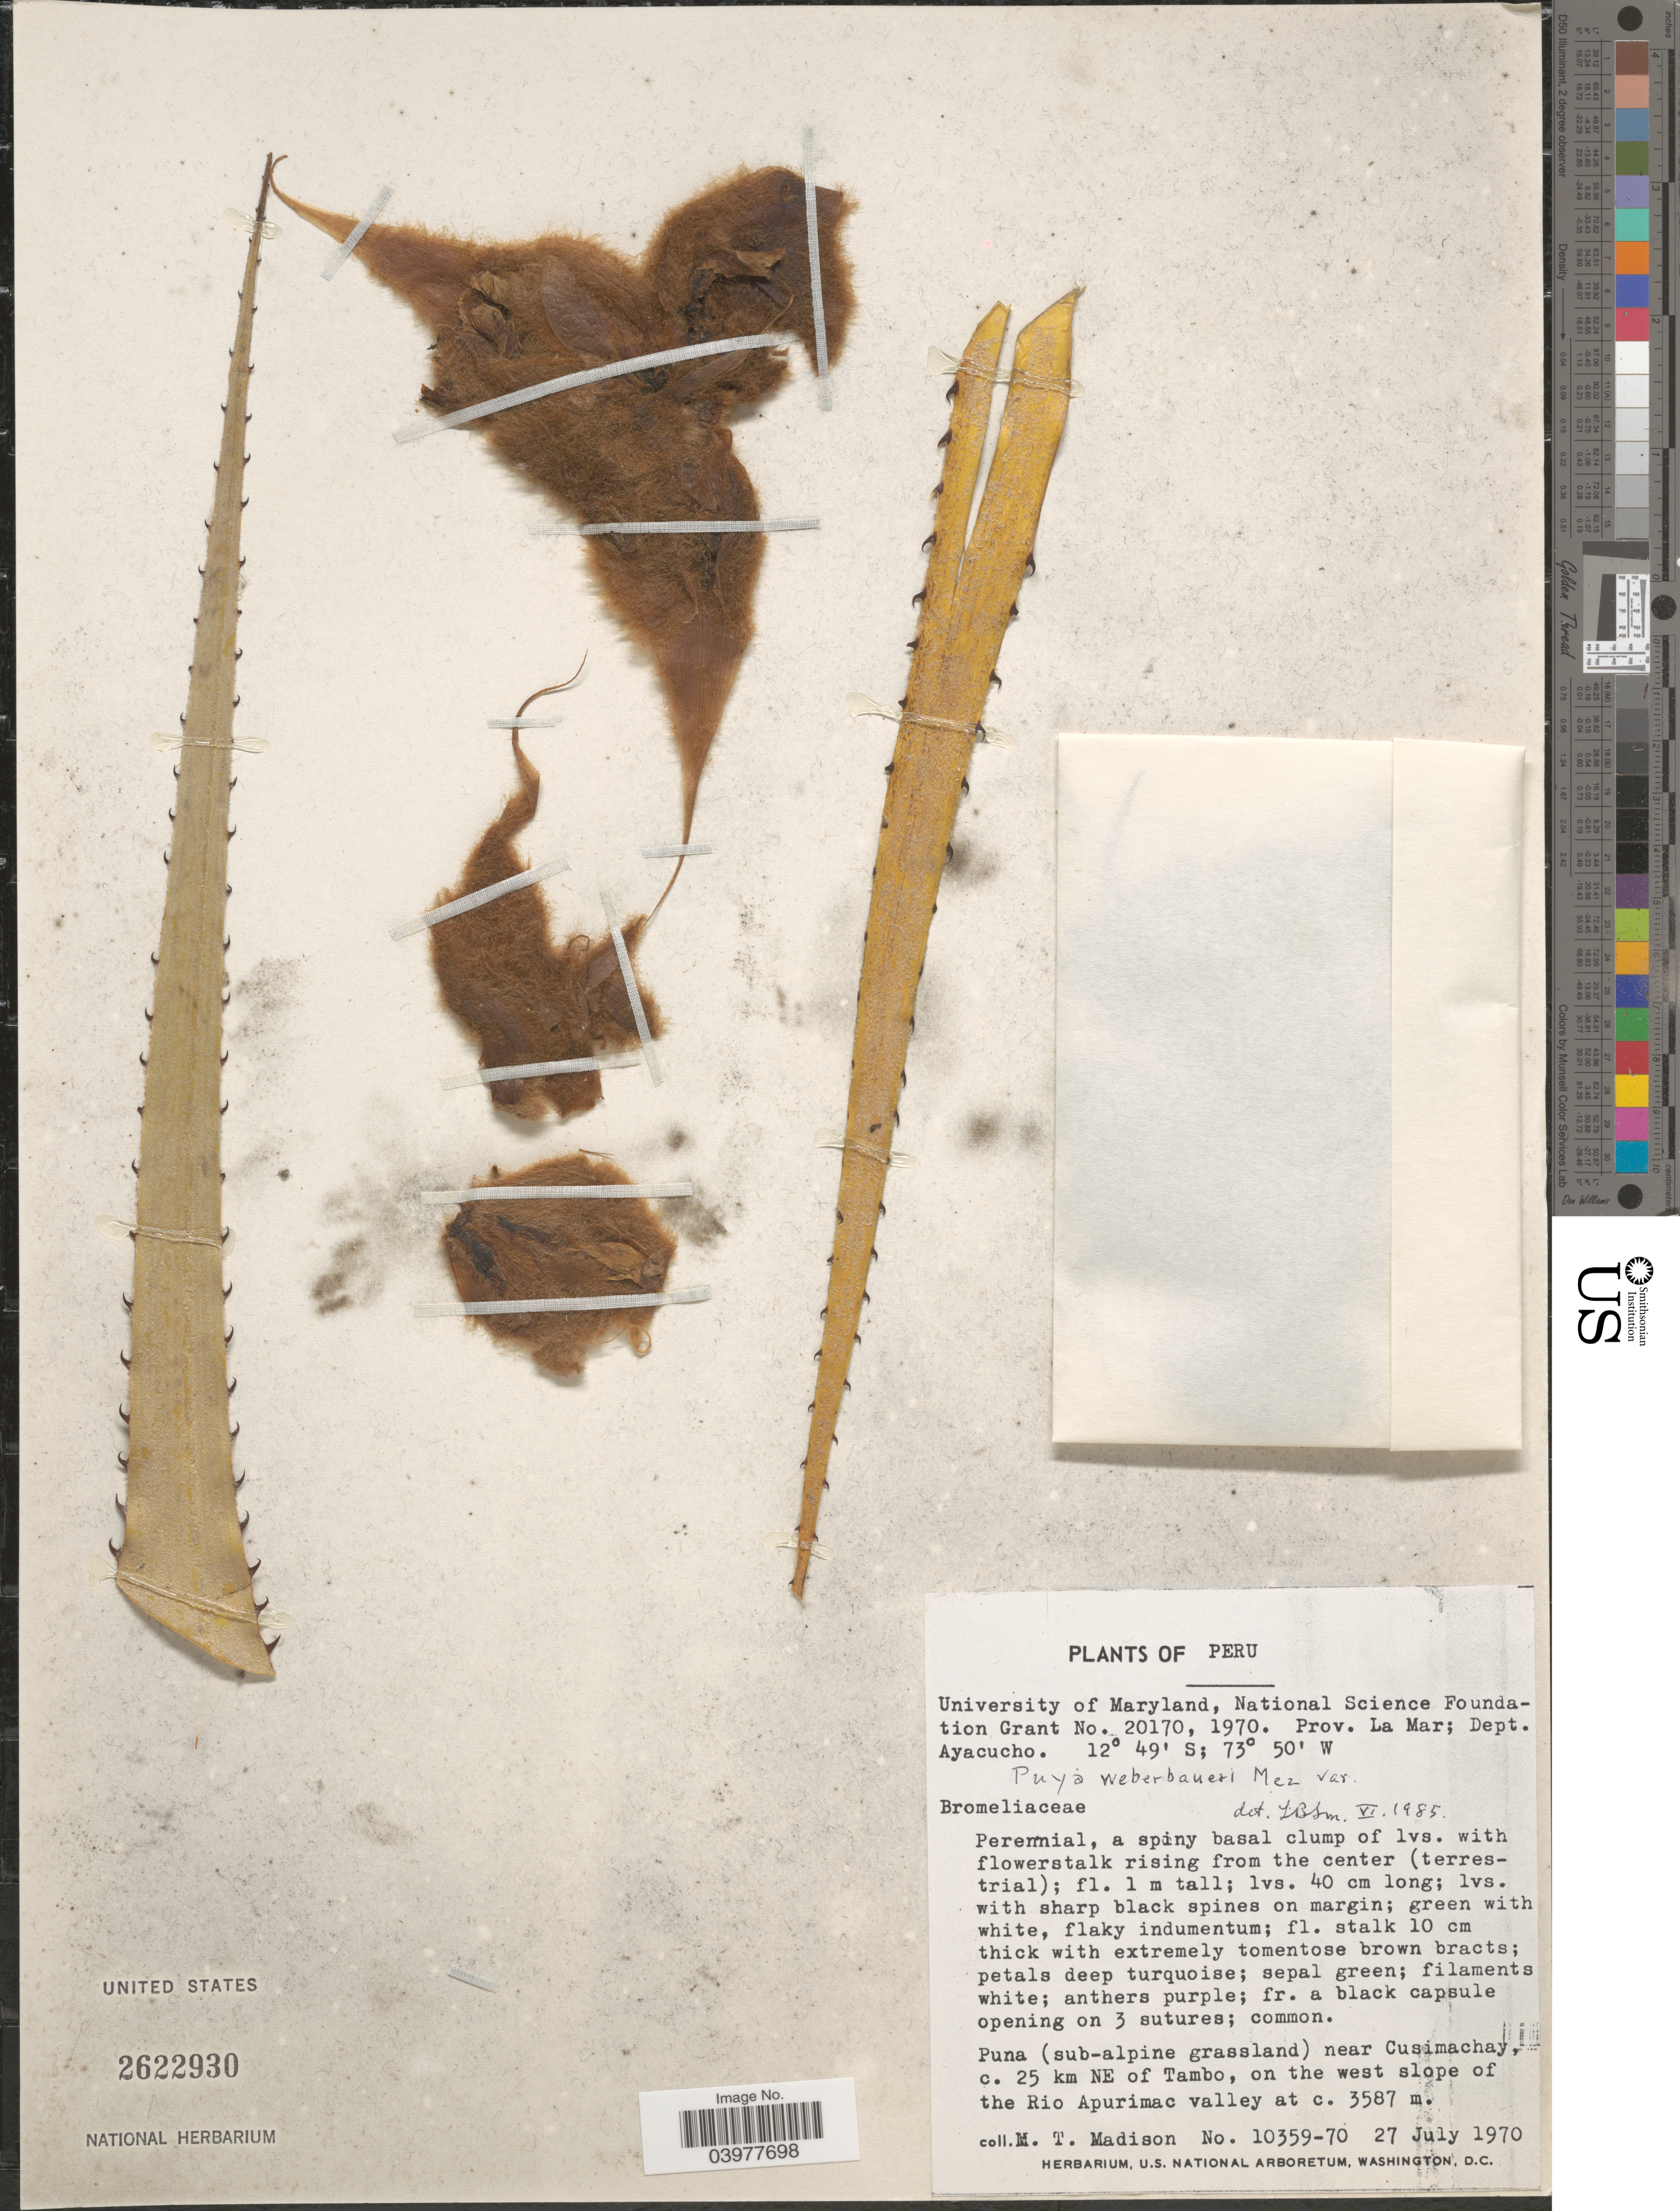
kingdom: Plantae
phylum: Tracheophyta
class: Liliopsida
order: Poales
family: Bromeliaceae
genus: Puya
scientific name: Puya weberbaueri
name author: Mez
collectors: M. T. Madison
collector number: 10359-70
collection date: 1970-07-27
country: Peru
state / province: Ayacucho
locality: Prov. La Mar; Dept. Ayacucho. Puna ( sub-alpine grassland) near Cusimachay, c. 25 km NE of Tambo, on the west slope of the Rio Apurimac valley.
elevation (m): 3587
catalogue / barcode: US 2622930